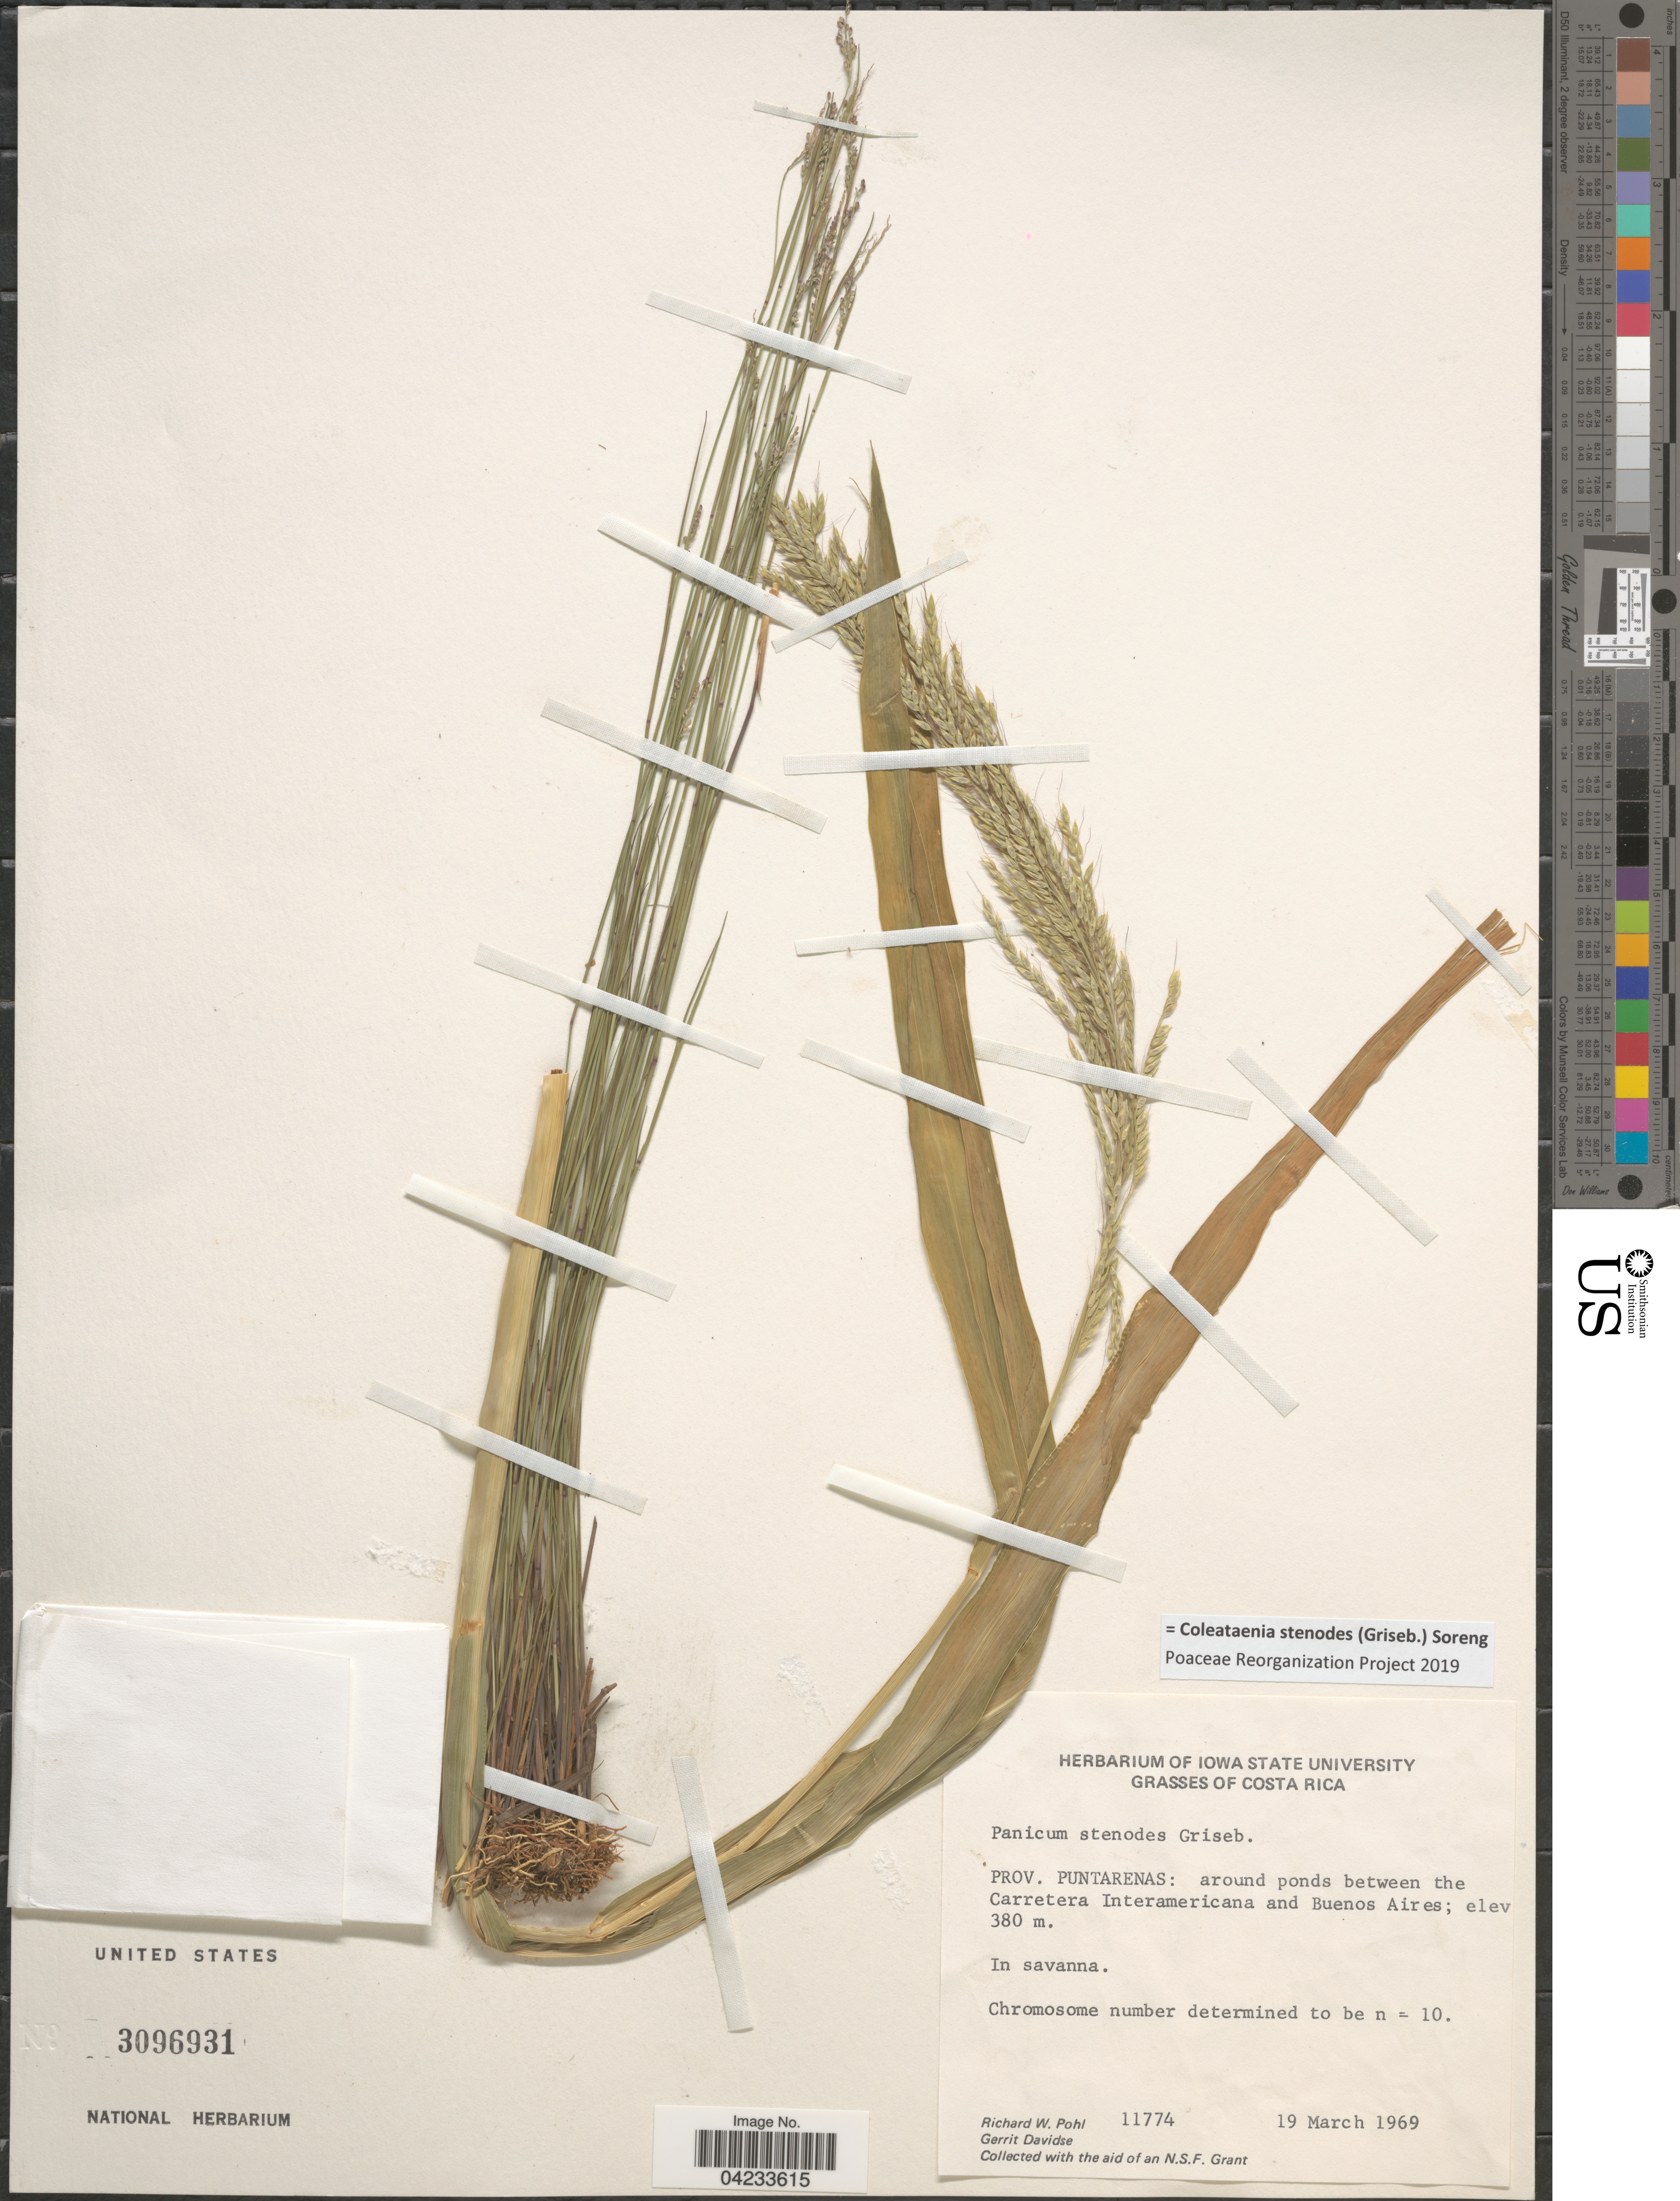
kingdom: Plantae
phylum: Tracheophyta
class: Liliopsida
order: Poales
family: Poaceae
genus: Coleataenia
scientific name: Coleataenia stenodes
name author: (Griseb.) Soreng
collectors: R. W. Pohl & G. Davidse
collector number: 11774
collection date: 1969-03-19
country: Costa Rica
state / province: Puntarenas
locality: Around ponds between the Carretera Interamericana and Buenos Aires.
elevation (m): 380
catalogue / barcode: US 3096931